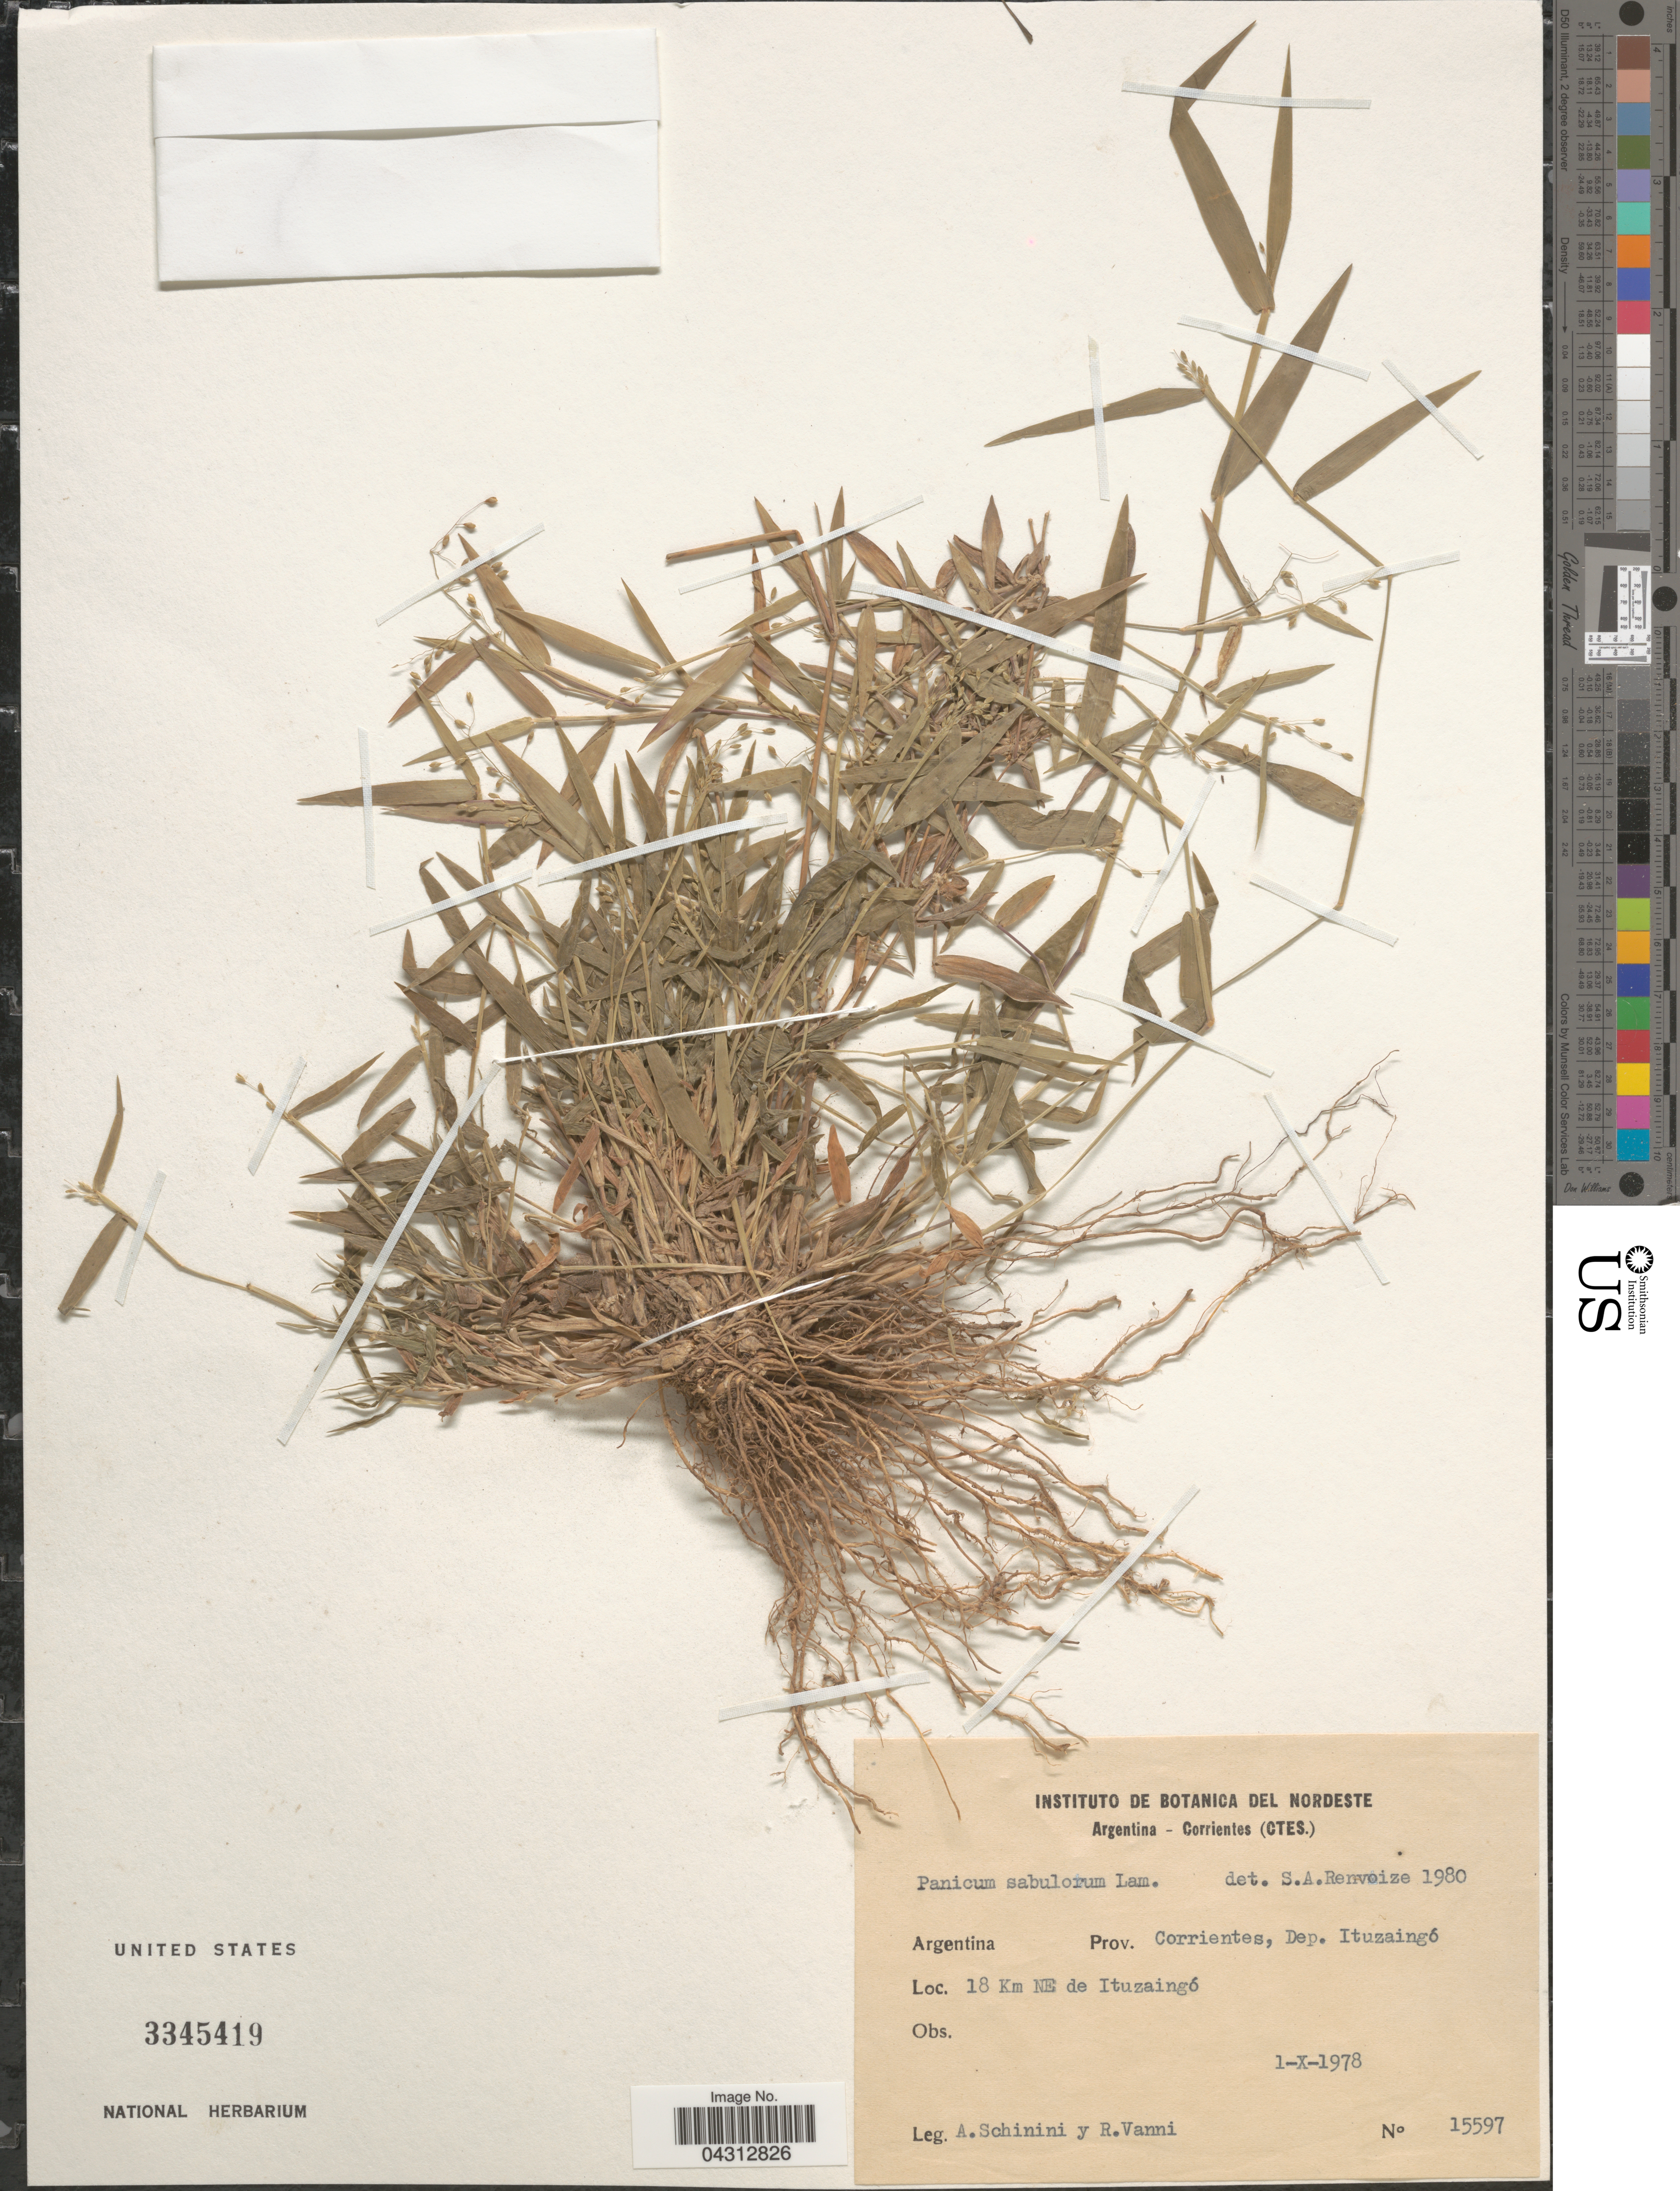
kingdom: Plantae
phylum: Tracheophyta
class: Liliopsida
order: Poales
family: Poaceae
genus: Dichanthelium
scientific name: Dichanthelium sabulorum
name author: (Lam.) Gould & C.A. Clark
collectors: A. Schinini & R. Vanni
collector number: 15597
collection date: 1978-10-01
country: Argentina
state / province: Corrientes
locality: Dep. Ituzaingó. 18 Km NE de Ituzaingó.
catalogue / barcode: US 3345419